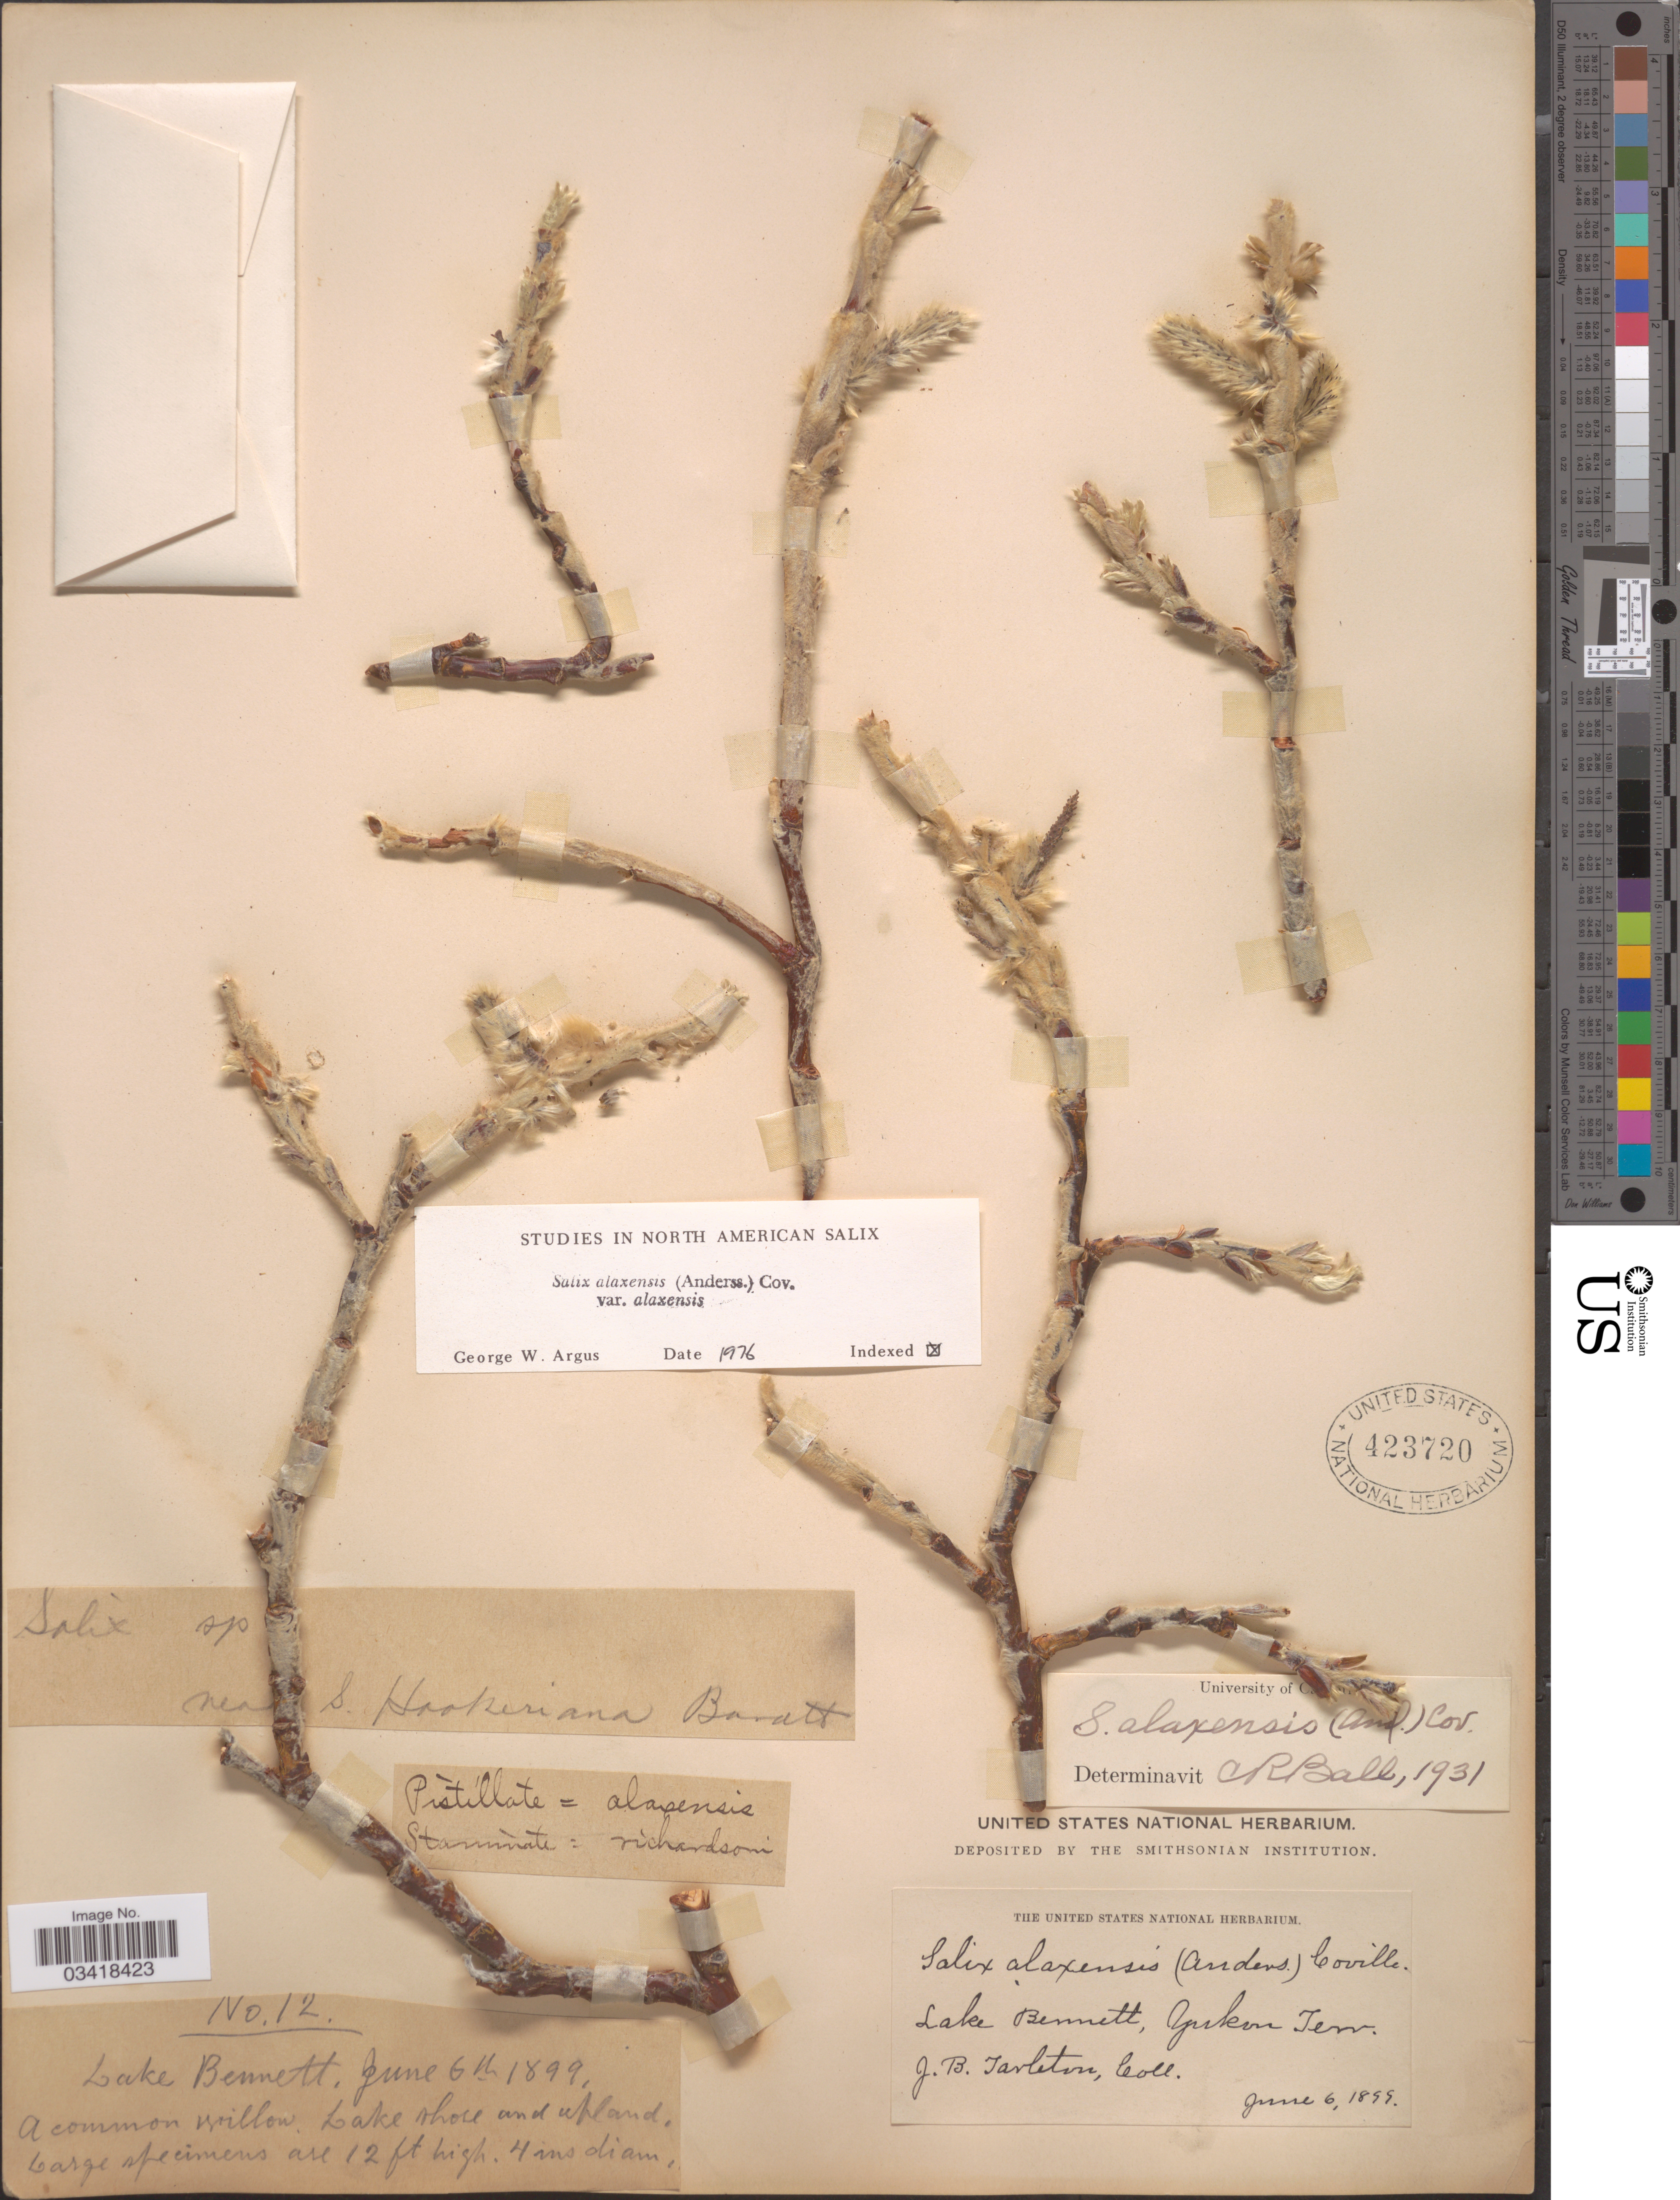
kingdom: Plantae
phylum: Tracheophyta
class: Magnoliopsida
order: Malpighiales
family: Salicaceae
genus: Salix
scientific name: Salix alaxensis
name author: (Andersson) Coville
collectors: J. Tarleton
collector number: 12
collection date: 1899-06-06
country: Canada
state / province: Yukon Territory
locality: Lake Bennett.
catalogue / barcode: US 423720